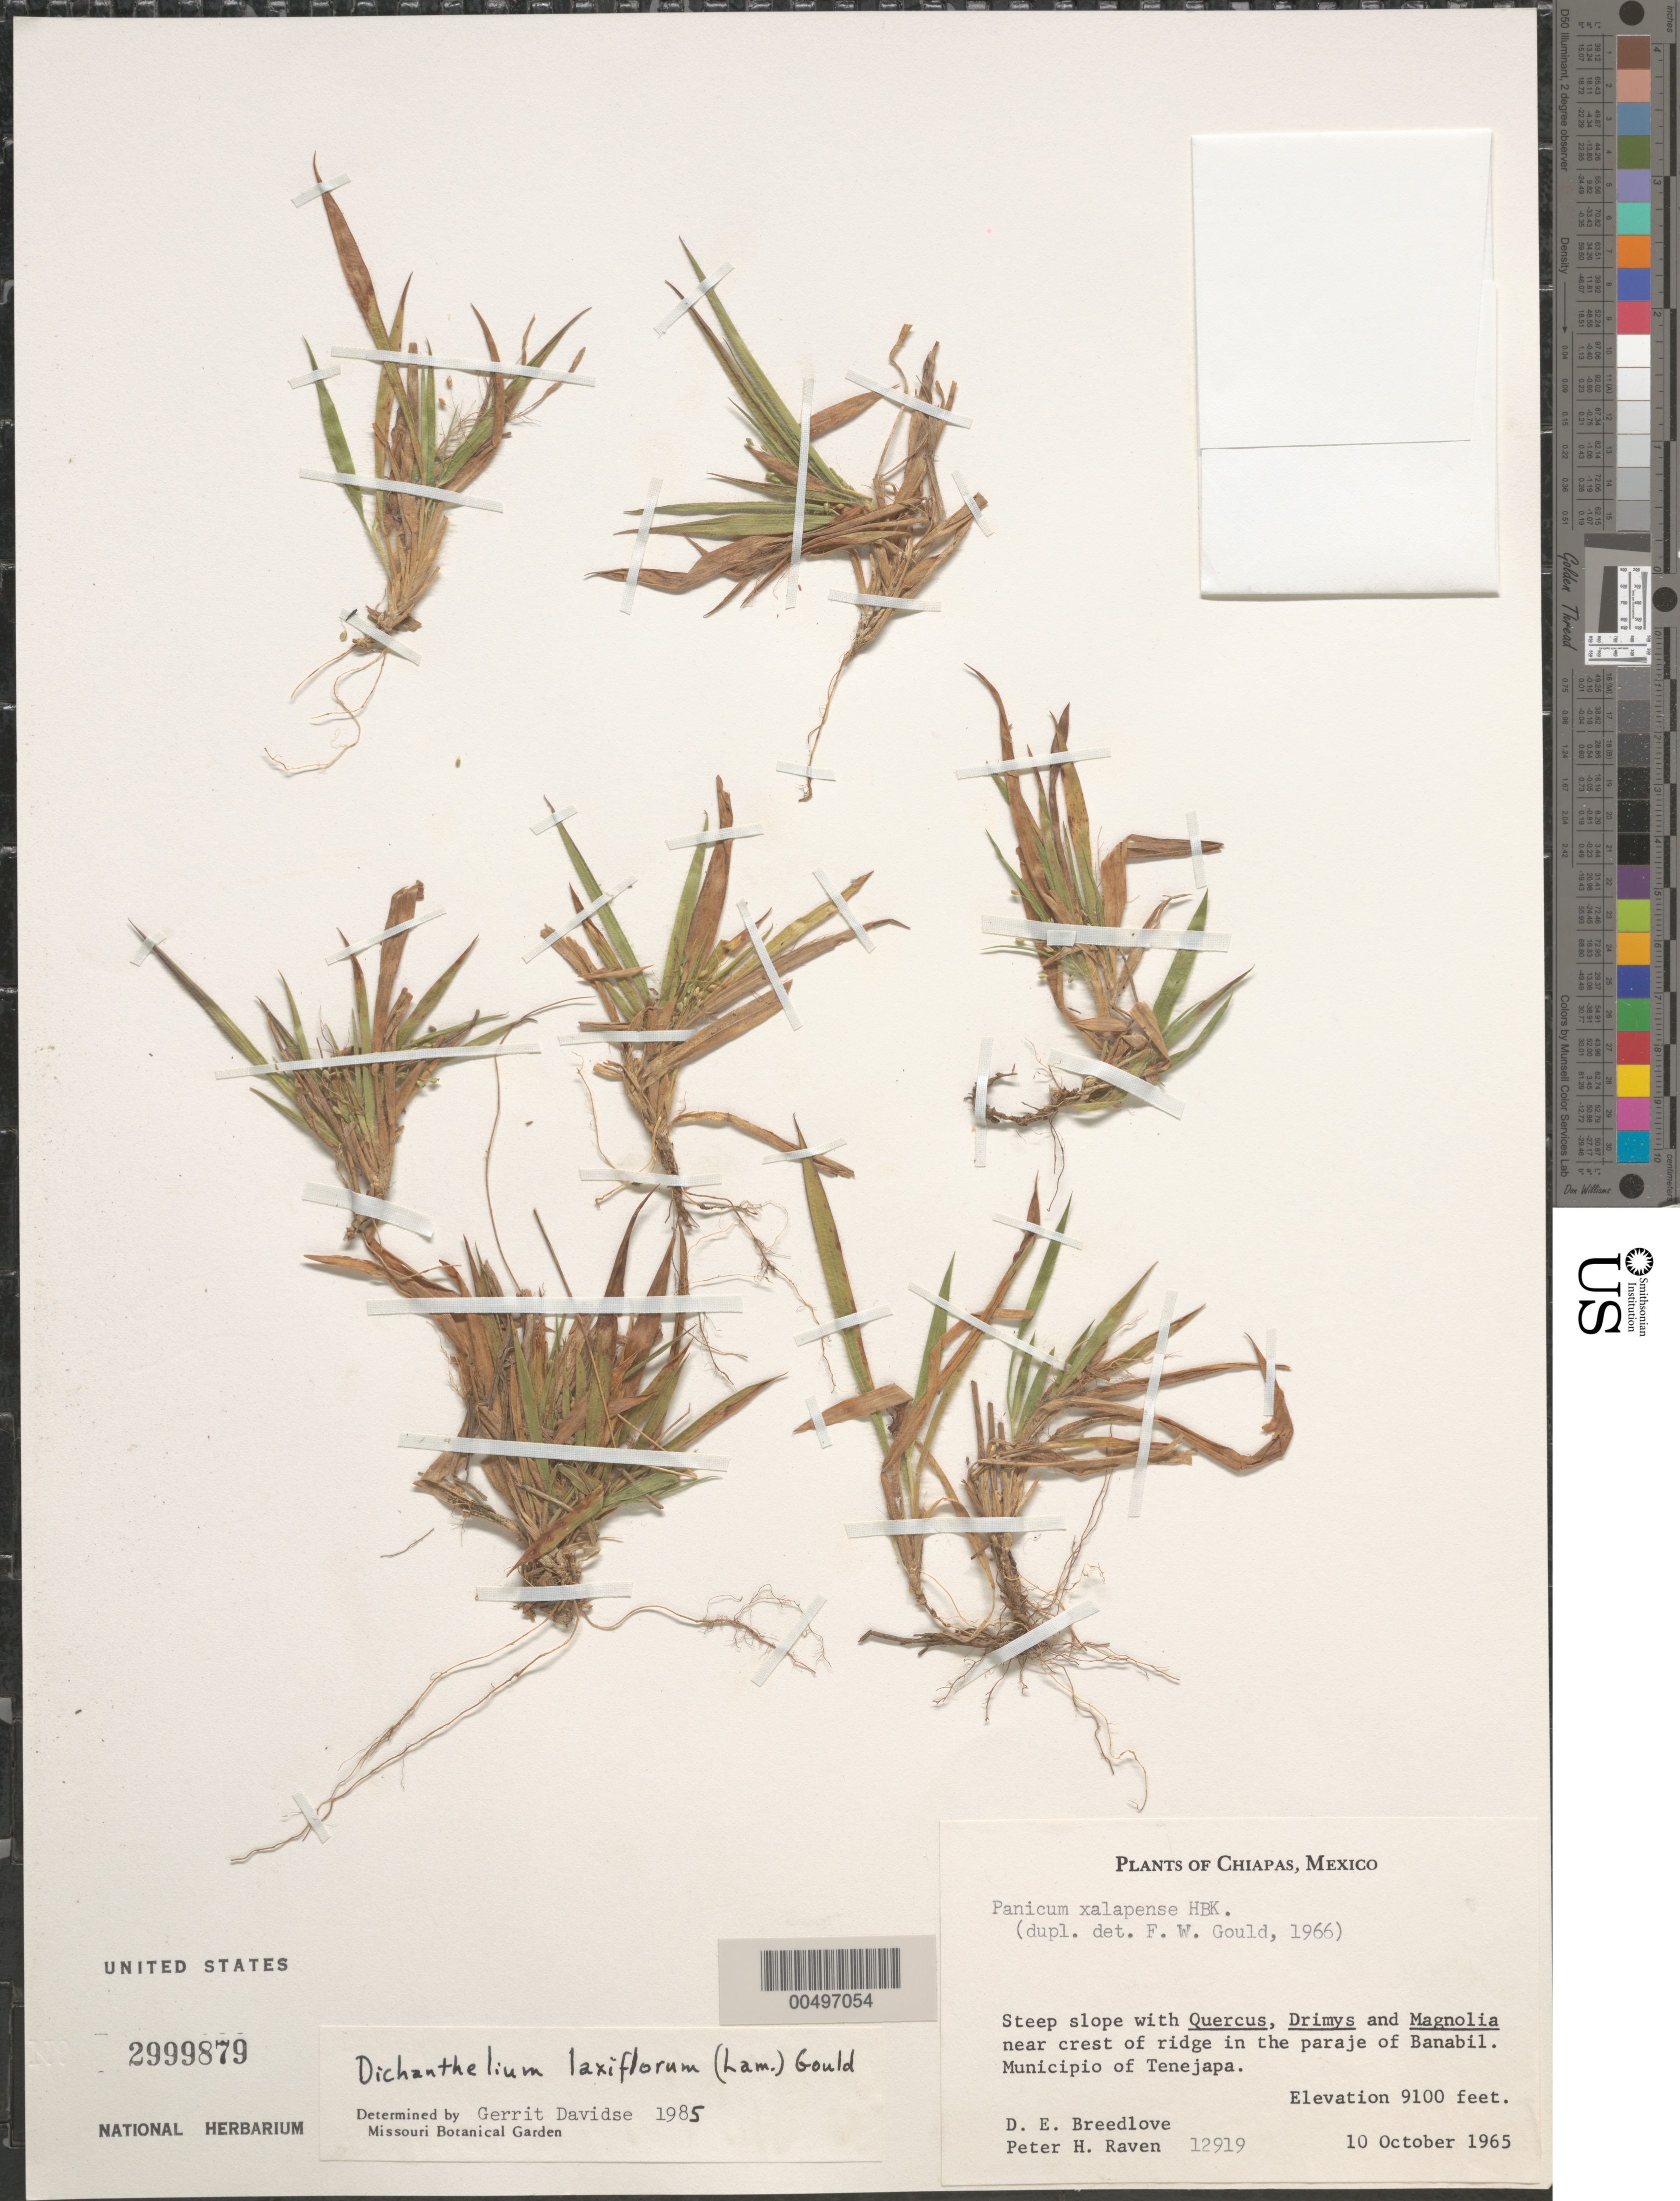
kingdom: Plantae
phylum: Tracheophyta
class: Liliopsida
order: Poales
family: Poaceae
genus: Dichanthelium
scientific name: Dichanthelium laxiflorum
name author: (Lam.) Gould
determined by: Davidse, Gerrit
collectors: D. E. Breedlove & P. H. Raven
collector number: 12919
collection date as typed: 10 Oct 1965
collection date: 1965-10-10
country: Mexico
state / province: Chiapas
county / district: Tenejapa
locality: In the paraje of Banabil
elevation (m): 2774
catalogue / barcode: US 2999879